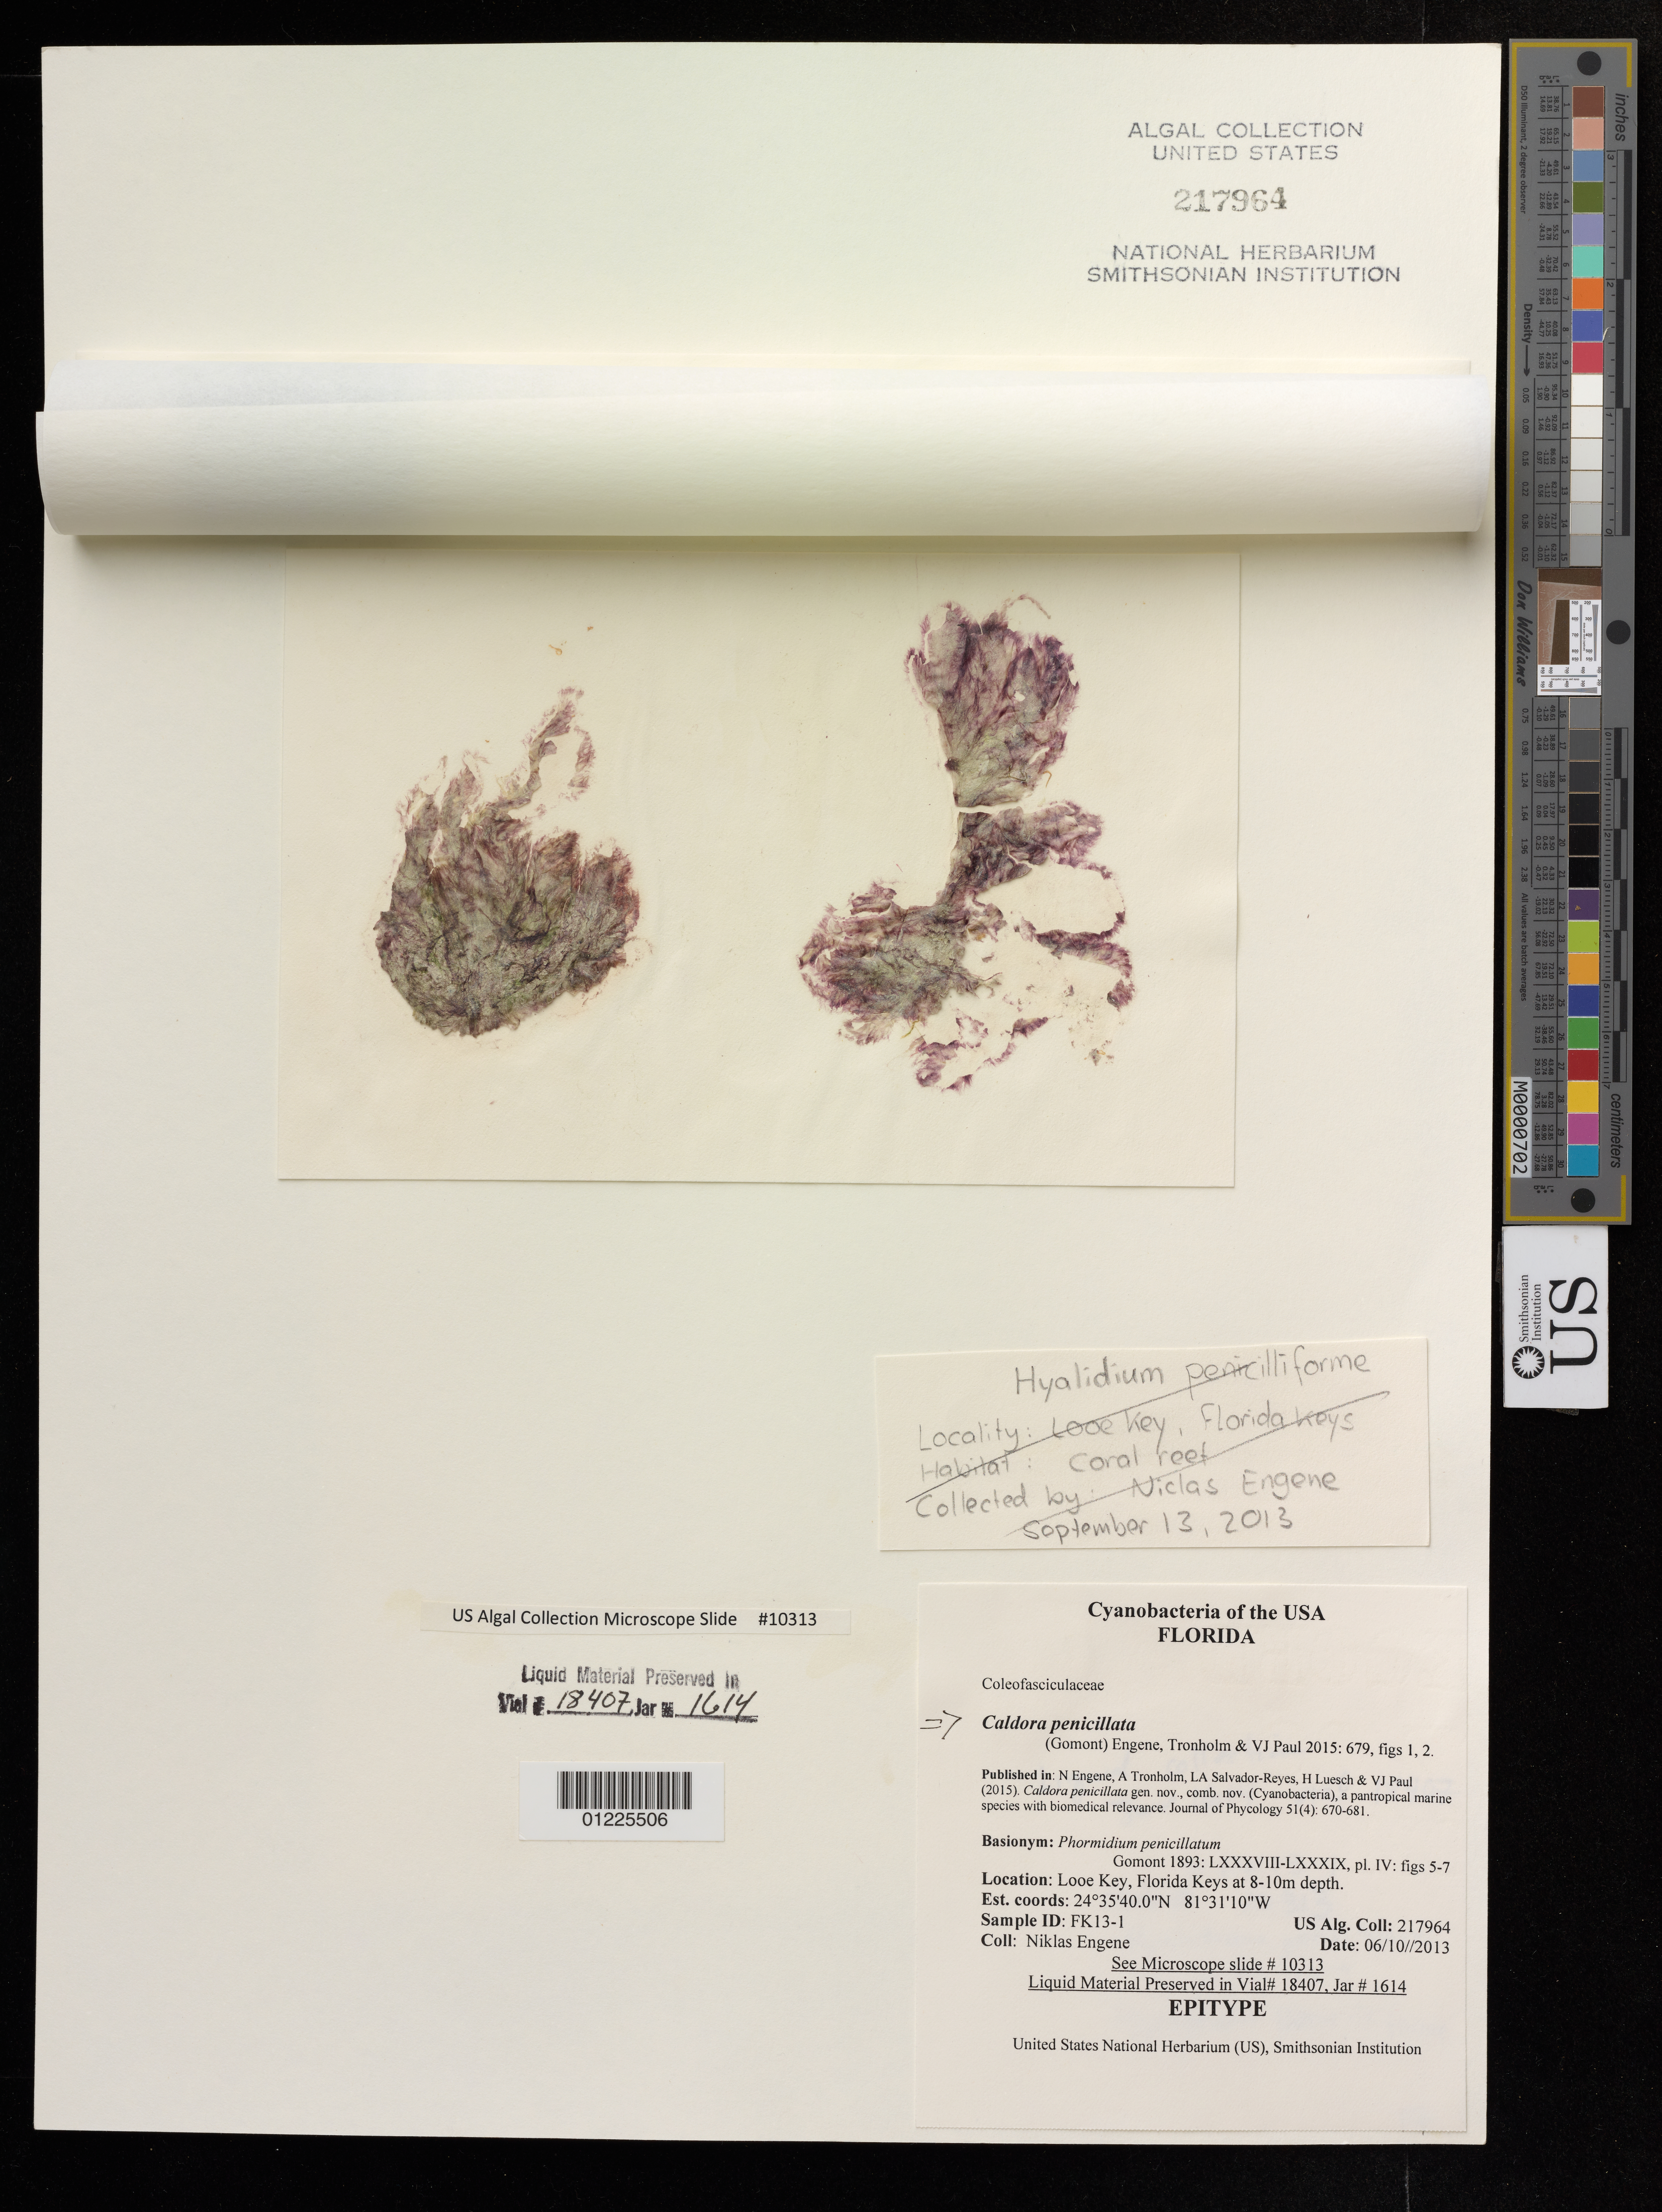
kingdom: Bacteria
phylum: Cyanobacteria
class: Cyanobacteriia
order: Cyanobacteriales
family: Coleofasciculaceae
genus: Caldora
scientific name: Caldora penicillata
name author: (Gomont) Engene et al.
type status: Epitype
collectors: N. Engene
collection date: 2013-06-10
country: United States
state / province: Florida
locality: Looe Key, Florida Keys.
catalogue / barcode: US 217964